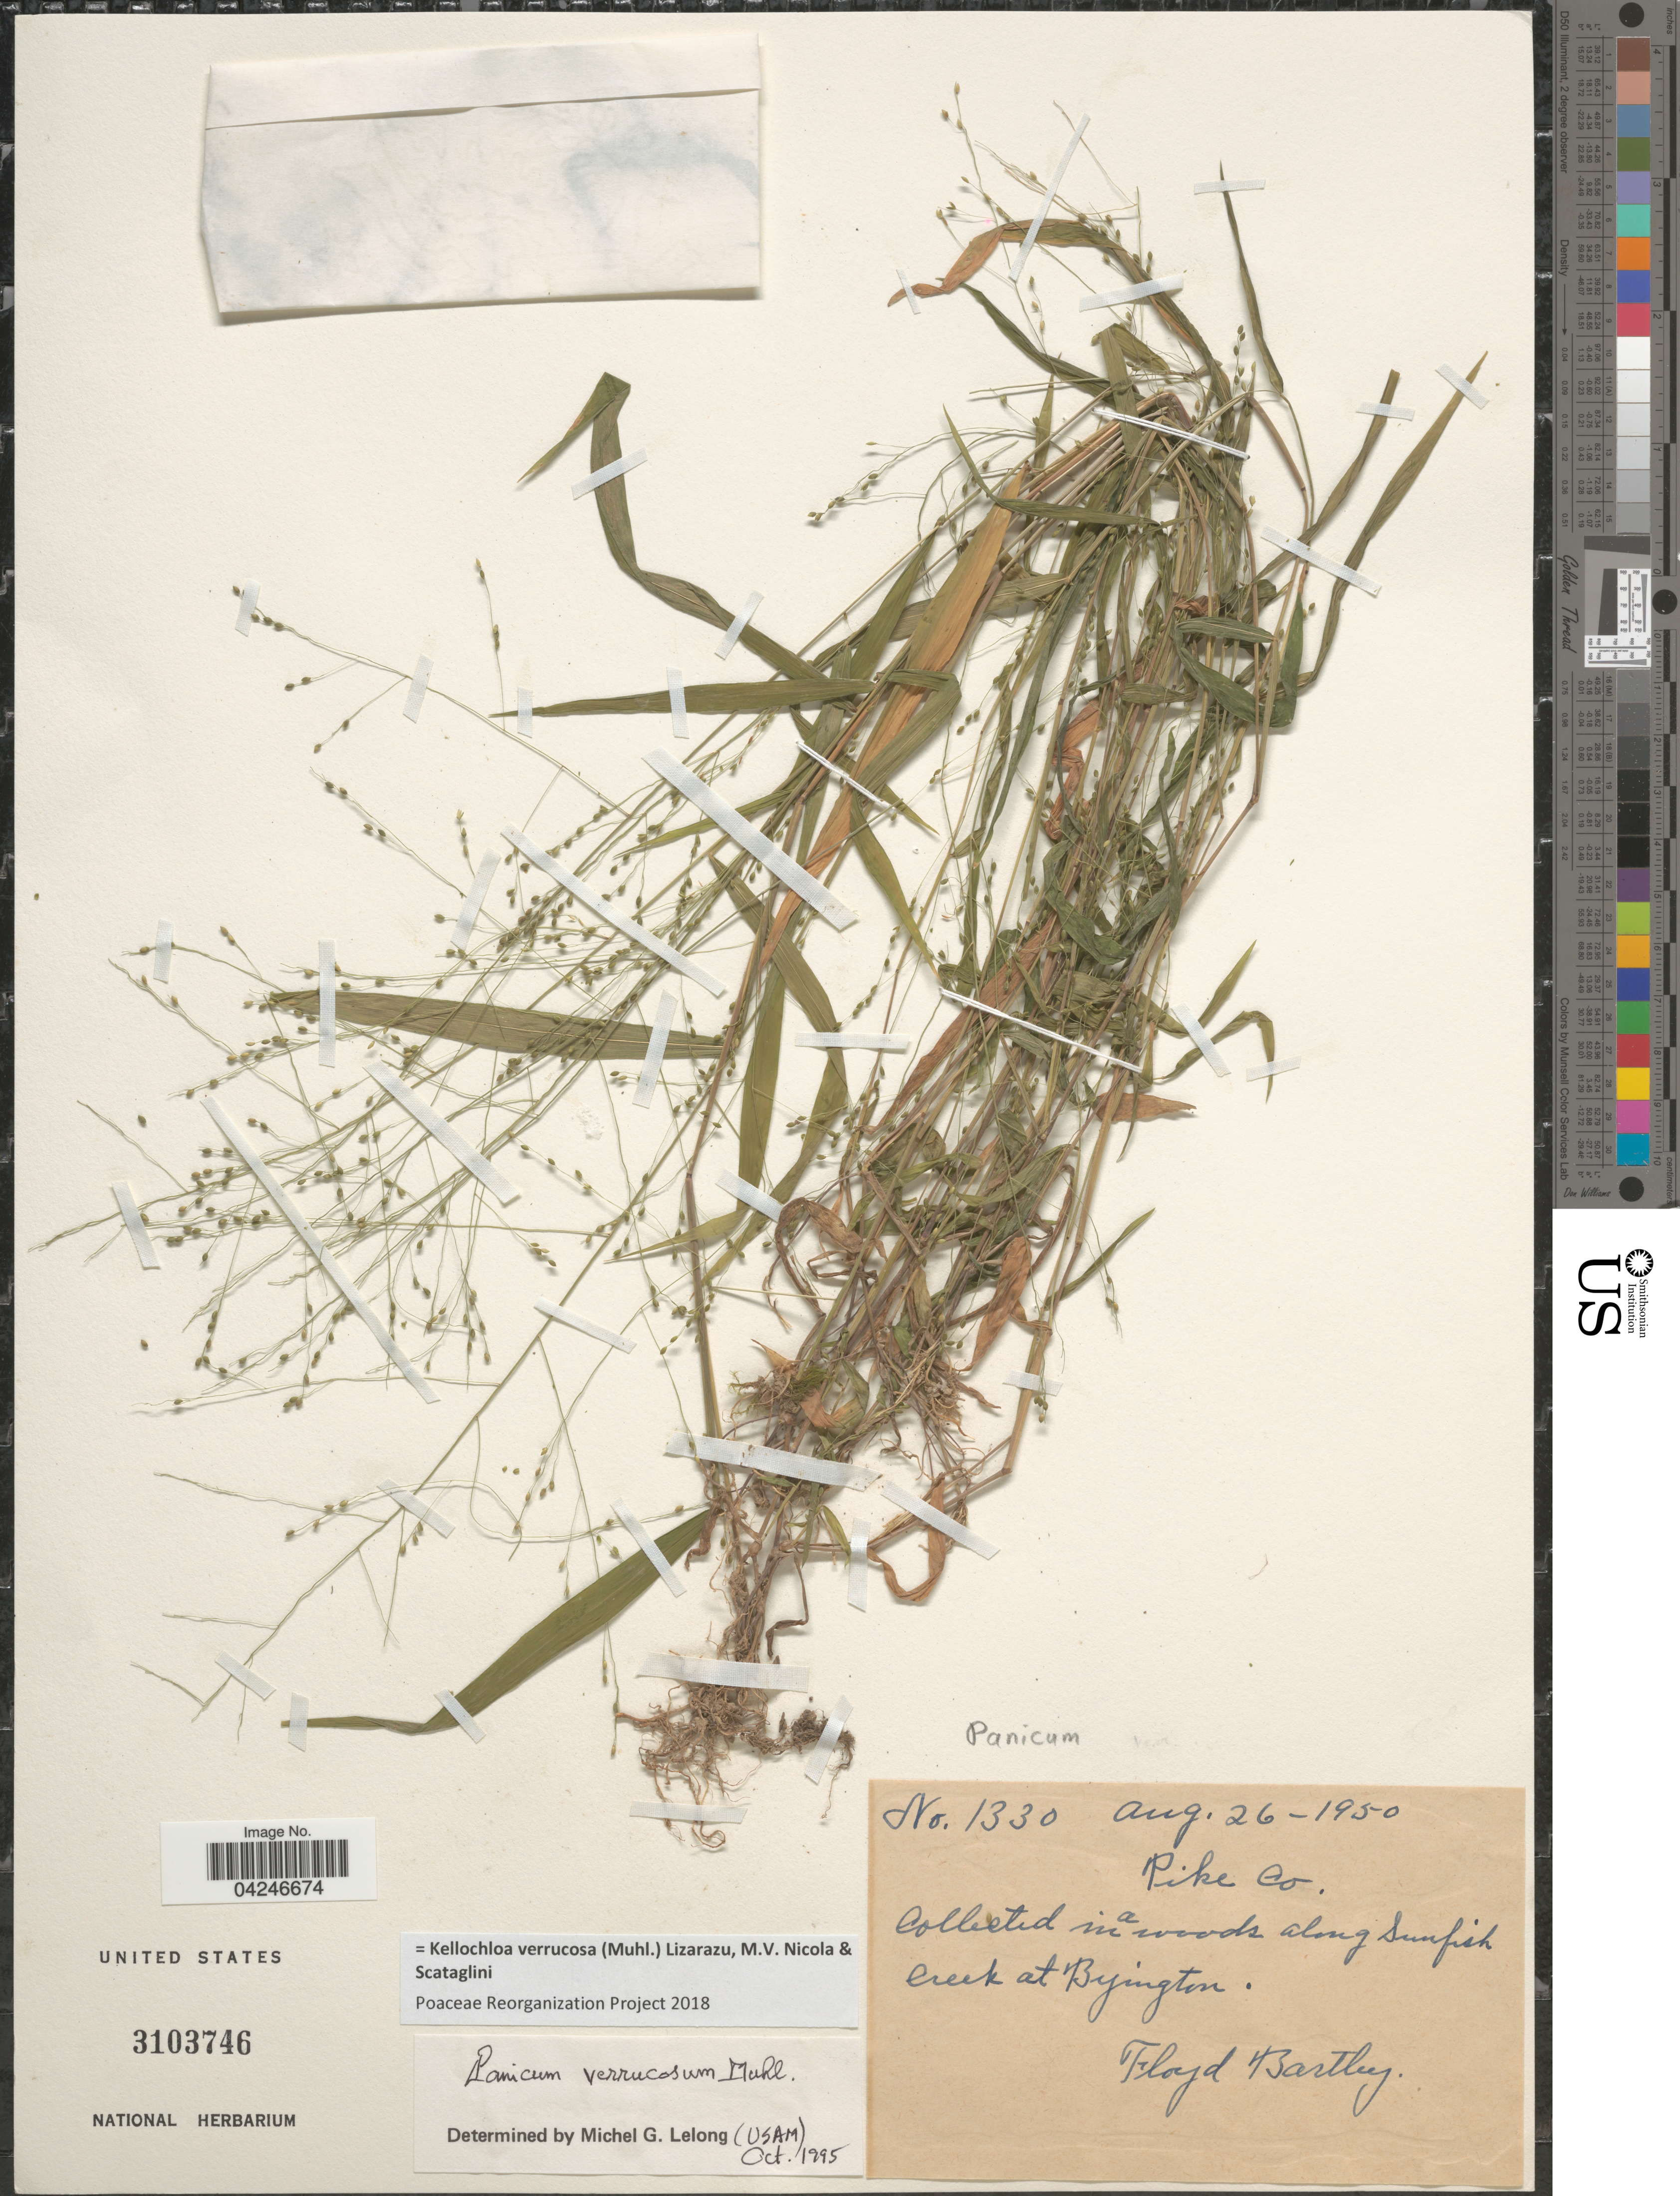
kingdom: Plantae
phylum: Tracheophyta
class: Liliopsida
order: Poales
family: Poaceae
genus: Kellochloa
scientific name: Kellochloa verrucosa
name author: (Muhl.) Lizarazu et al.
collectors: F. Bartley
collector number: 1330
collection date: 1950-08-26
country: United States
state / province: Ohio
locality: Pike Co. In a woods along Sunfish Creek at Byington.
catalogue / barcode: US 3103746